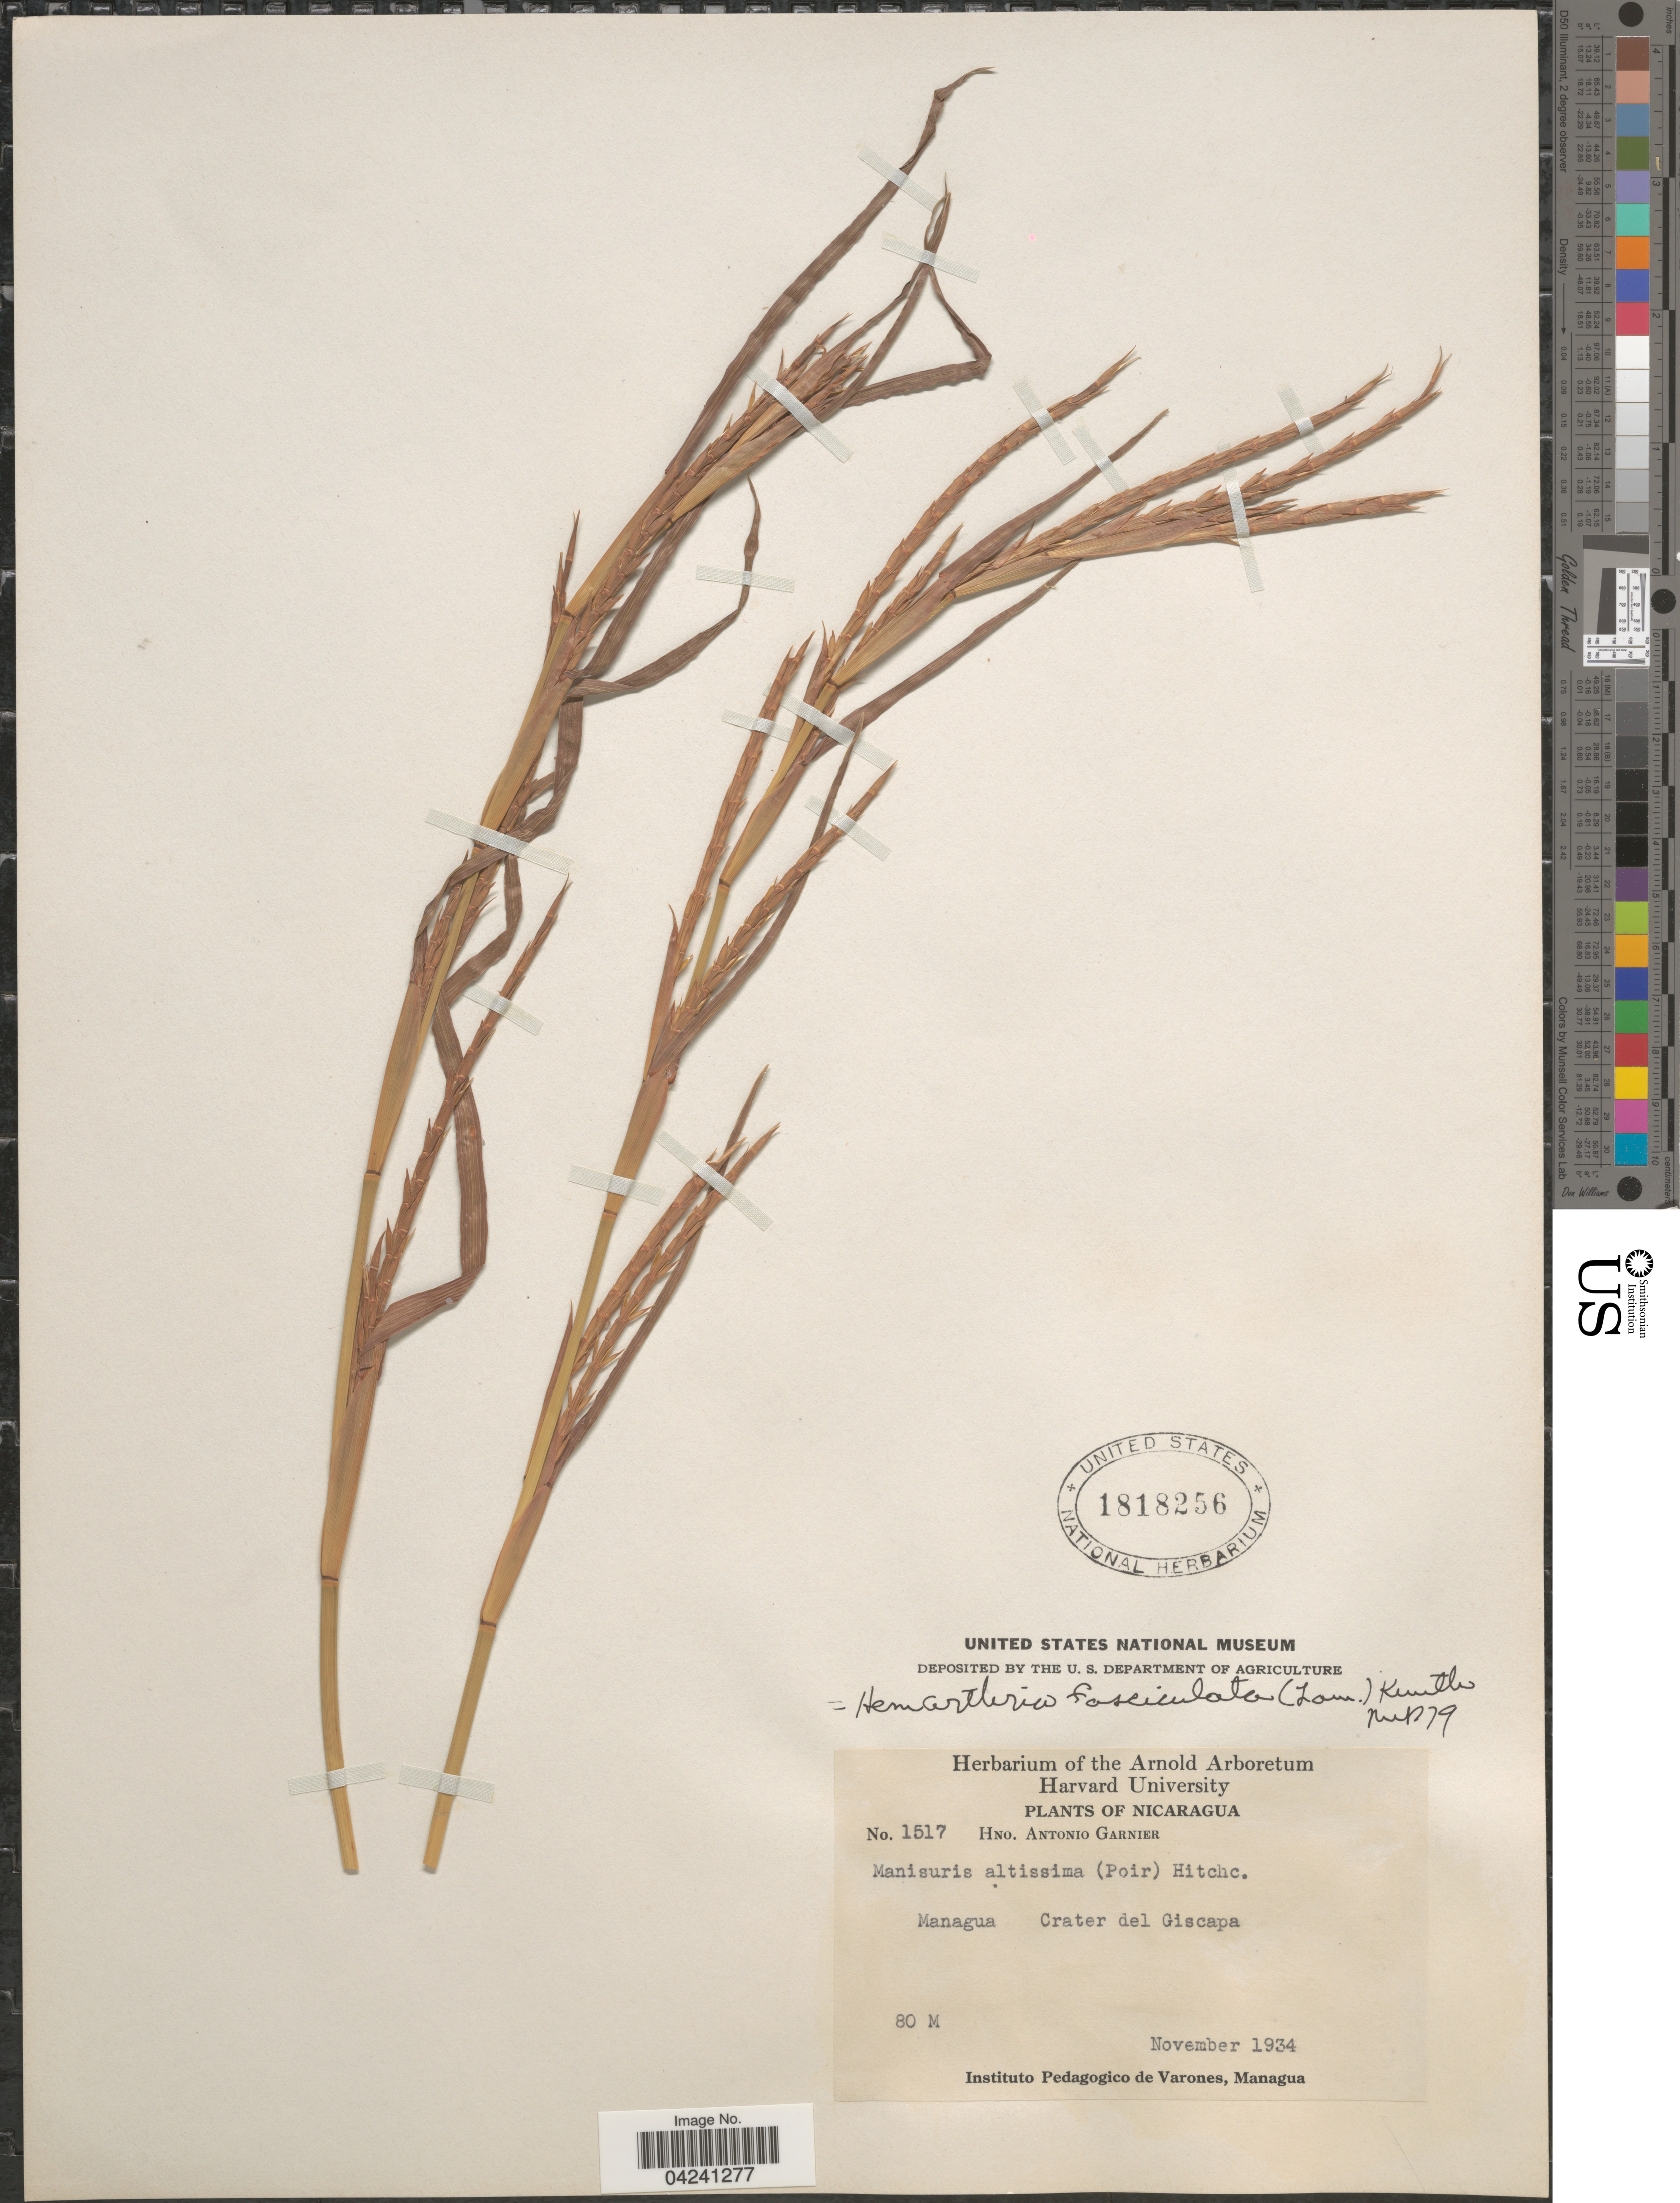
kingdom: Plantae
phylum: Tracheophyta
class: Liliopsida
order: Poales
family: Poaceae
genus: Hemarthria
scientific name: Hemarthria altissima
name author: (Poir.) Stapf & C. E. Hubb.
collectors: Bro. A. Garnier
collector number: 1517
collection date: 1934-11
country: Nicaragua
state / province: Managua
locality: Crater del Giscapa.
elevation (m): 80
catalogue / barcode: US 1818256